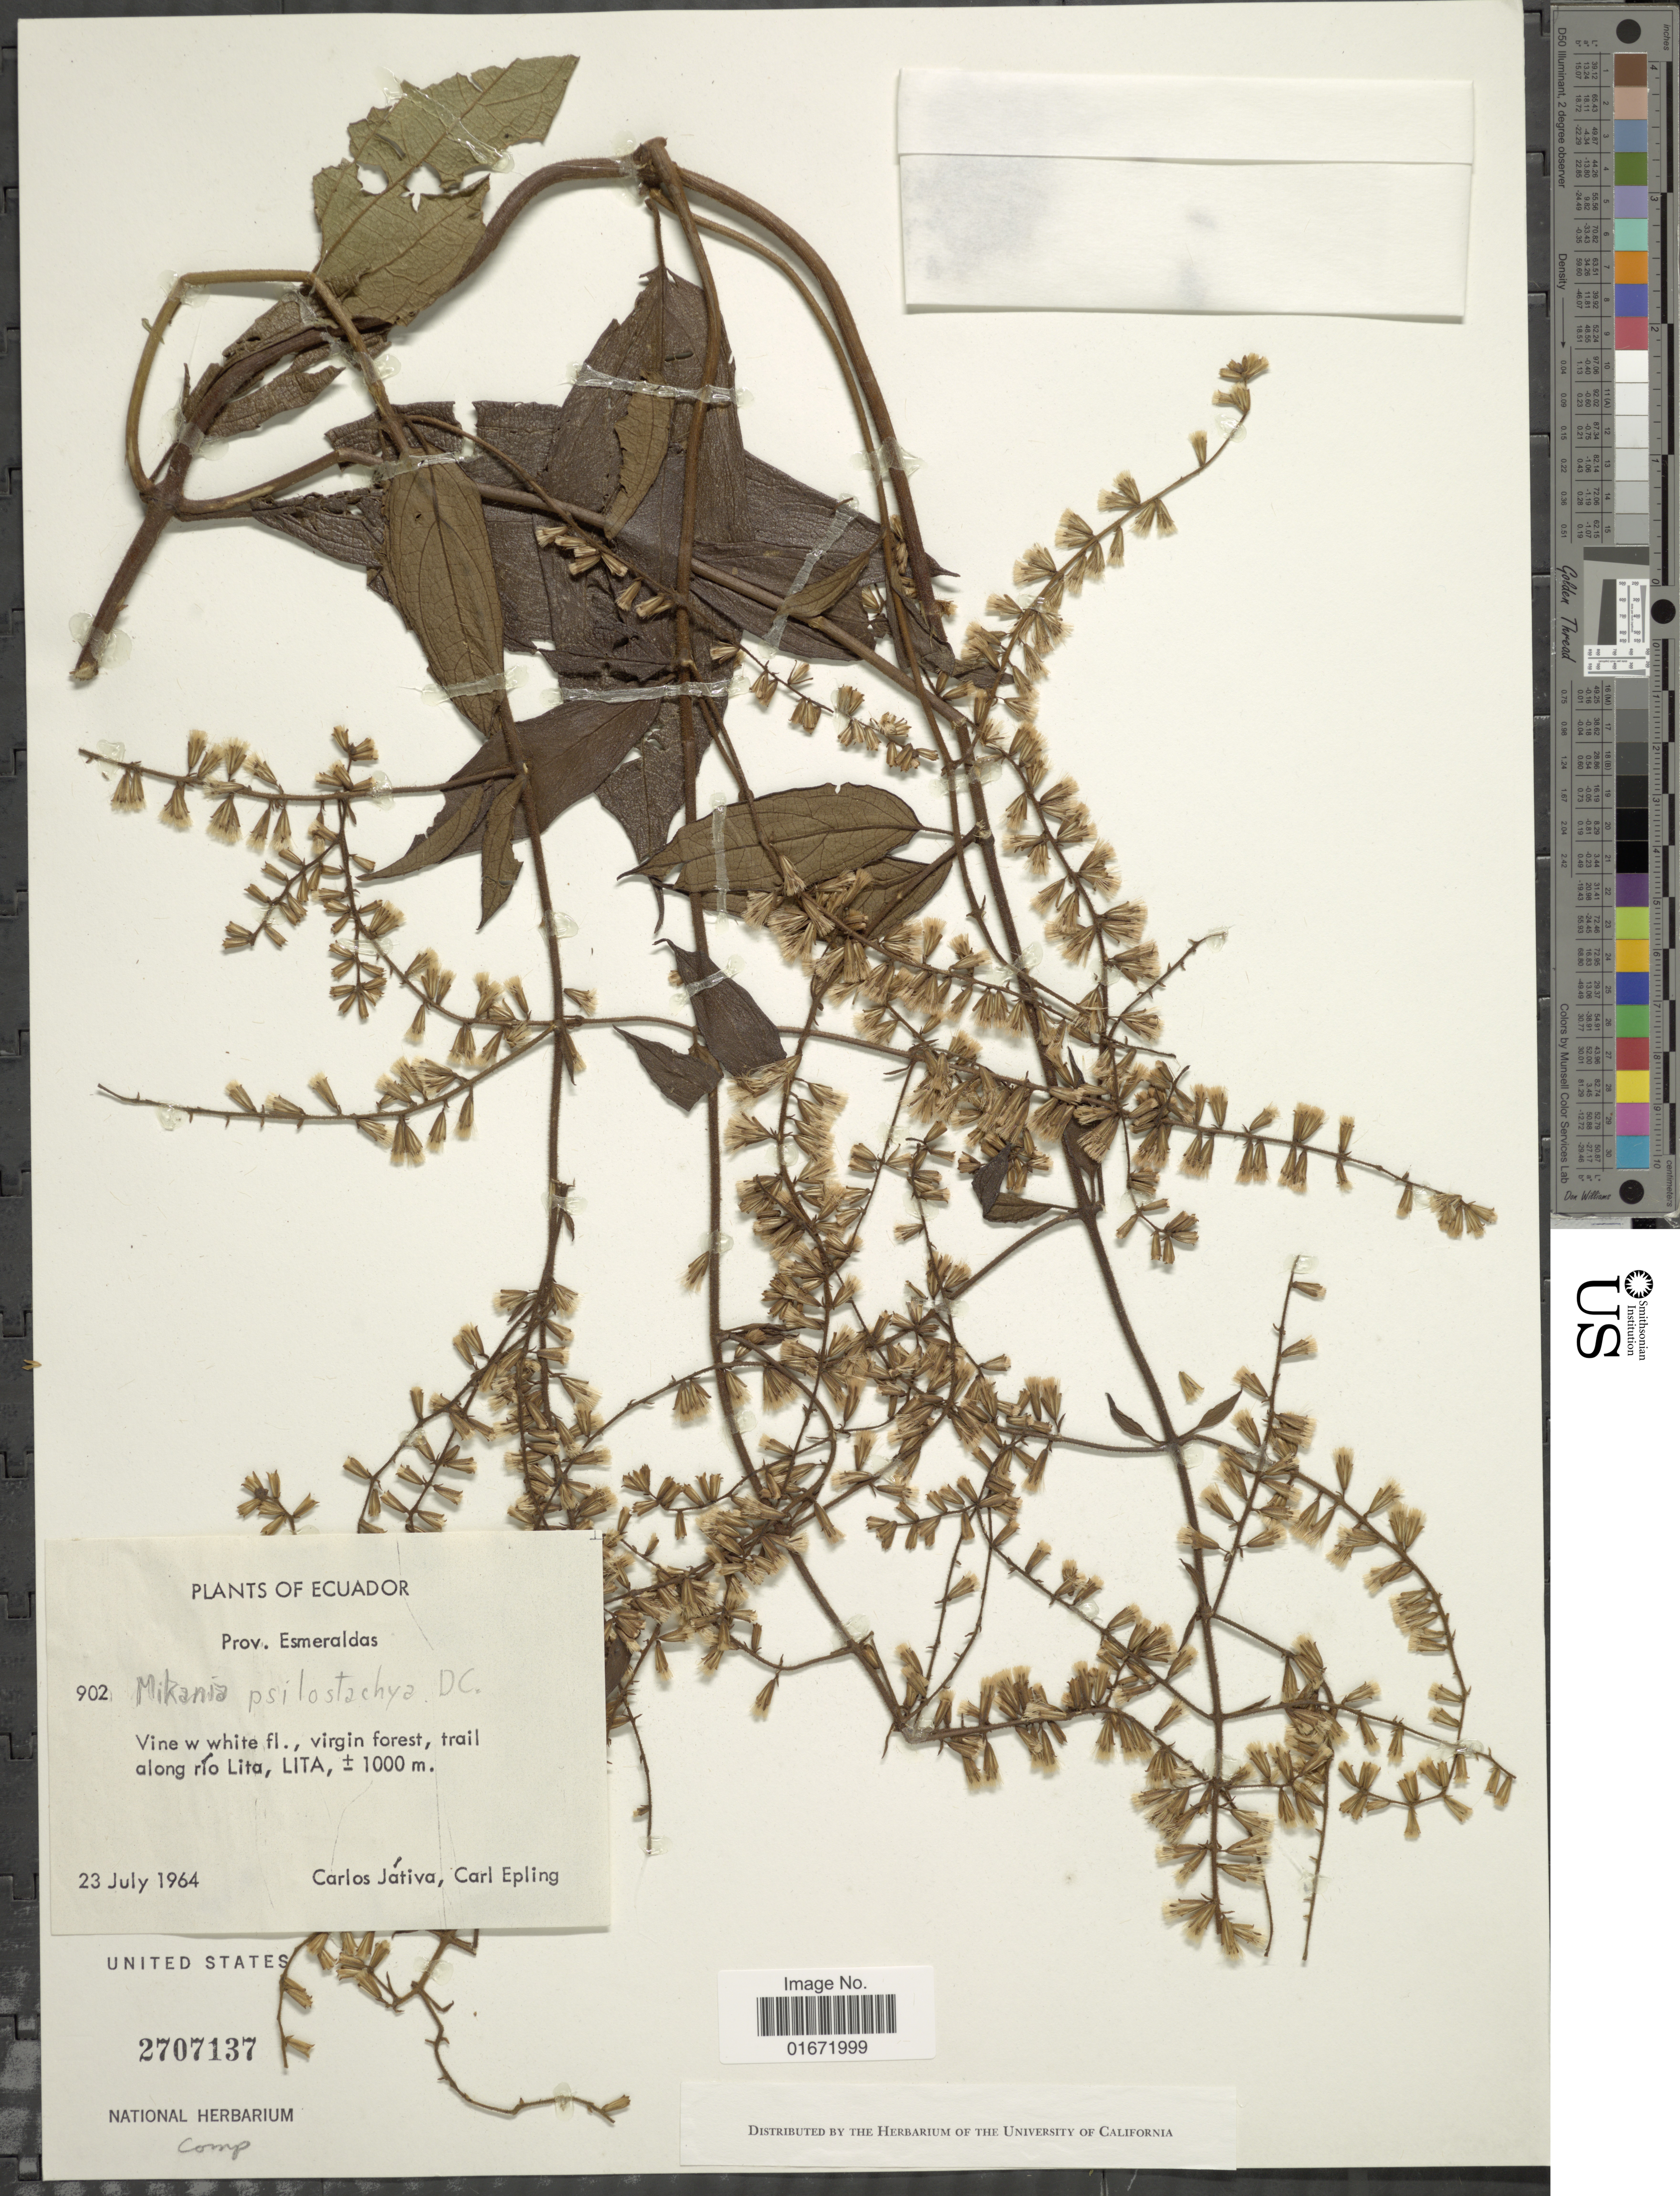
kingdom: Plantae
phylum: Tracheophyta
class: Magnoliopsida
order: Asterales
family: Asteraceae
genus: Mikania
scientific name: Mikania psilostachya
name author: DC.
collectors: C. D. Játiva & C. C. Epling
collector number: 902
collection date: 1964-07-23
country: Ecuador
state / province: Esmeraldas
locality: Prov. Esmeraldas. Trail along río Lita, LITA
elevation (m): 1000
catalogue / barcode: US 2707137